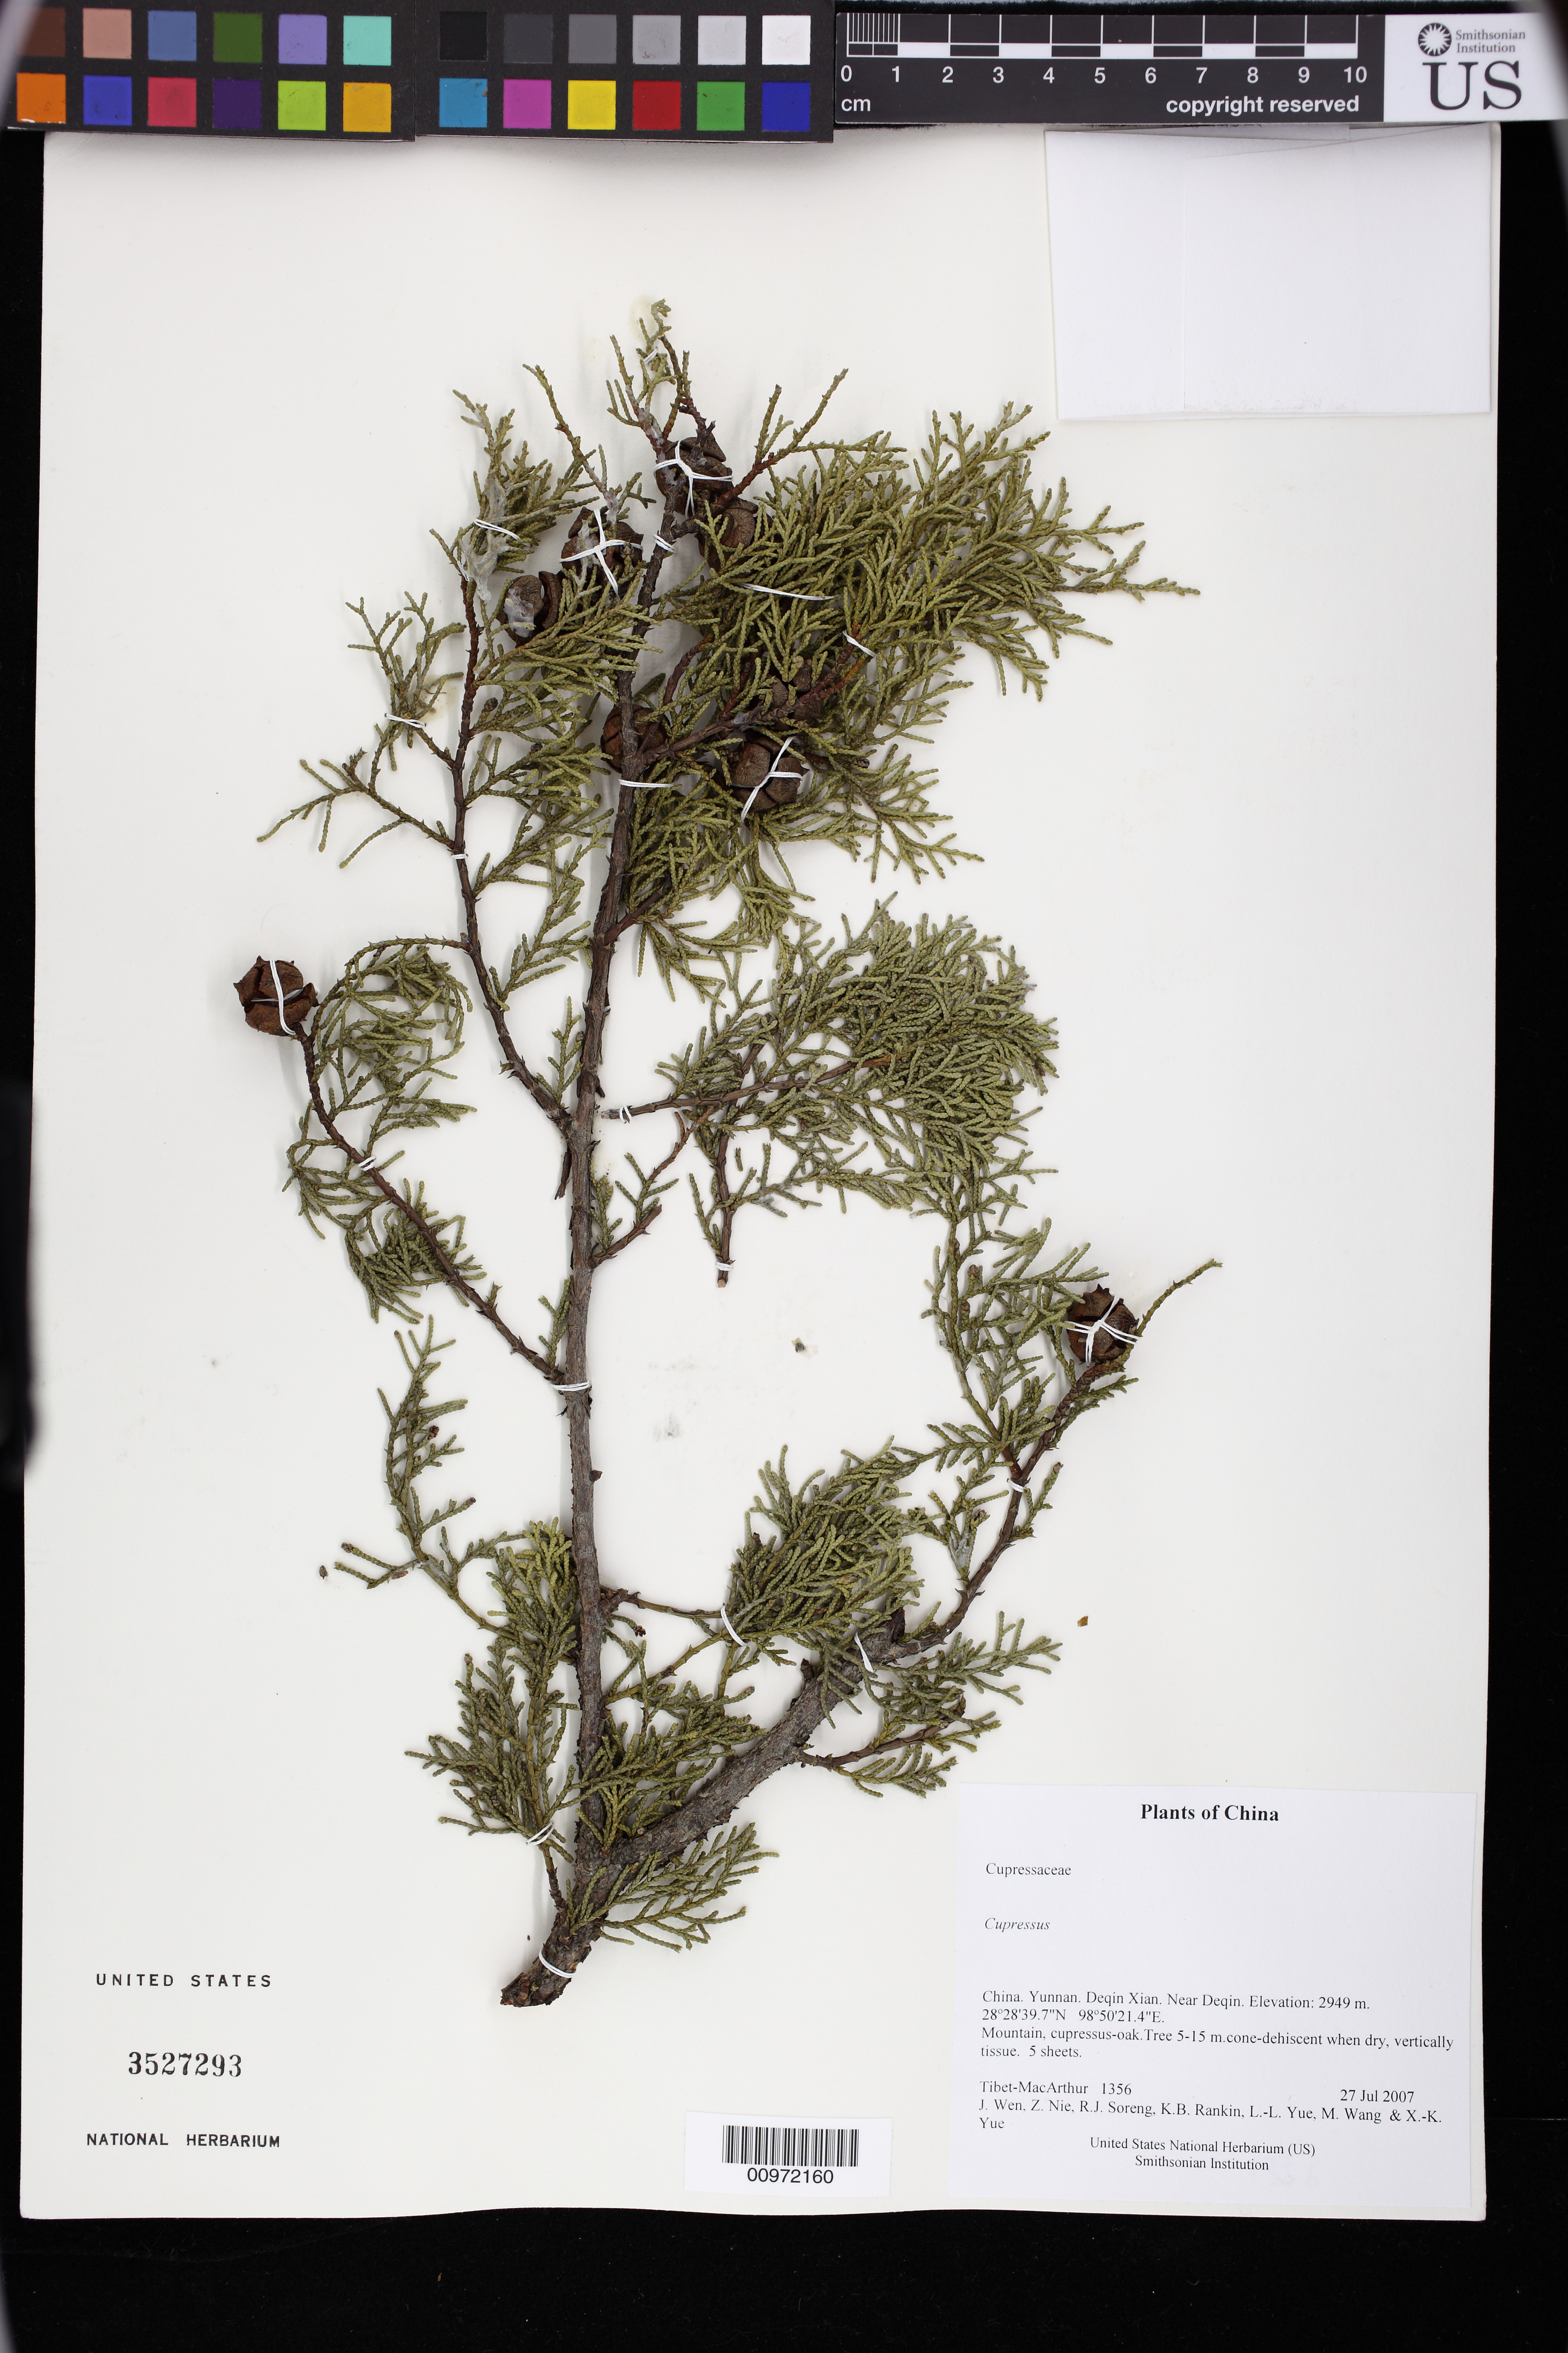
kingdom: Plantae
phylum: Tracheophyta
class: Pinopsida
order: Pinales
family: Cupressaceae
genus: Cupressus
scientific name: Cupressus sp.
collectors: Tibet-MacArthur, J. Wen, Z. Nie, R. J. Soreng, K. Rankin, L. Yue, M. Wang & X. Yue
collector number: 1356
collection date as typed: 27 Jul 2007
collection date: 2007-07-27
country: China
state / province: Yunnan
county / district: Deqin Xian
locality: Near Deqin.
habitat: Mountain, cupressus-oak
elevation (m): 2949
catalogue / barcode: US 3527293